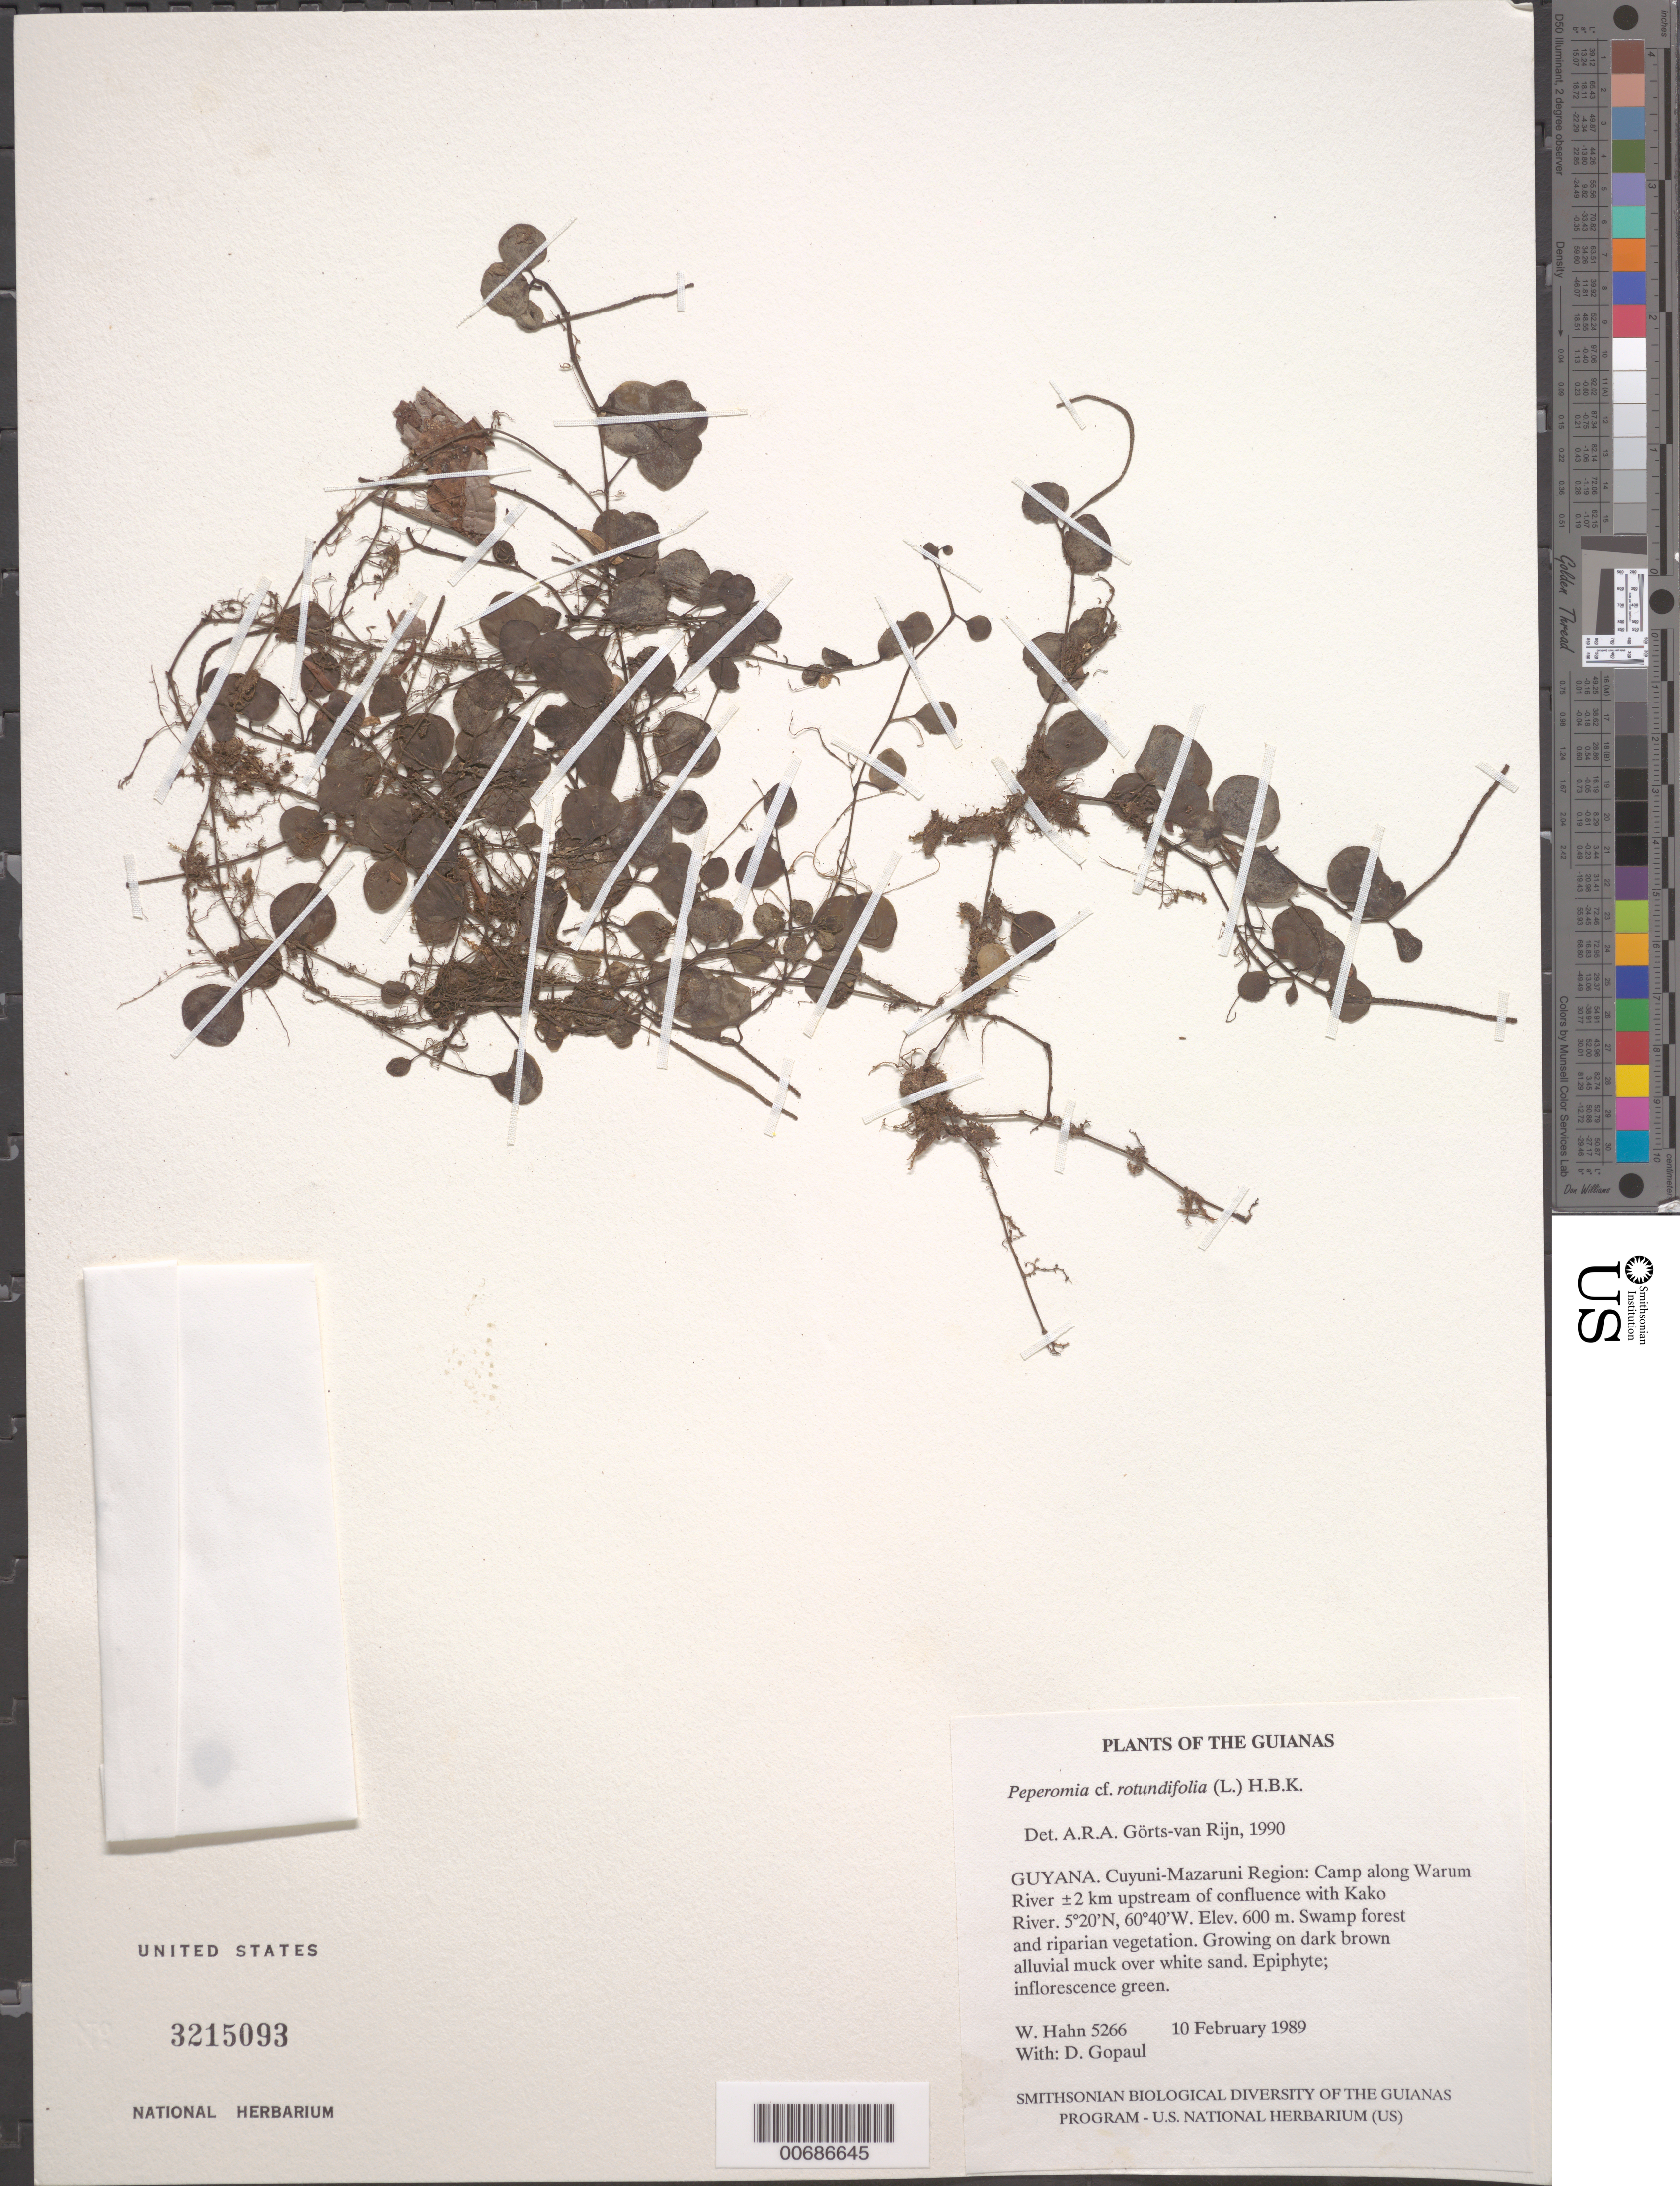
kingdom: Plantae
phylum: Tracheophyta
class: Magnoliopsida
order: Piperales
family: Piperaceae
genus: Peperomia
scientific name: Peperomia rotundifolia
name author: (L.) Kunth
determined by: Görts-van Rijn, A. R. A.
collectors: W. Hahn & D. Gopaul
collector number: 5266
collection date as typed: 10 February 1989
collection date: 1989-02-10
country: Guyana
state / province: Cuyuni-Mazaruni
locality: Camp along Waruma River ±2 km upstream of confluence with Kako River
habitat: Swamp forest and Riparian vegetation Growing on dark brown alluvial muck over white sand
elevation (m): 600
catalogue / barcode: US 3215093